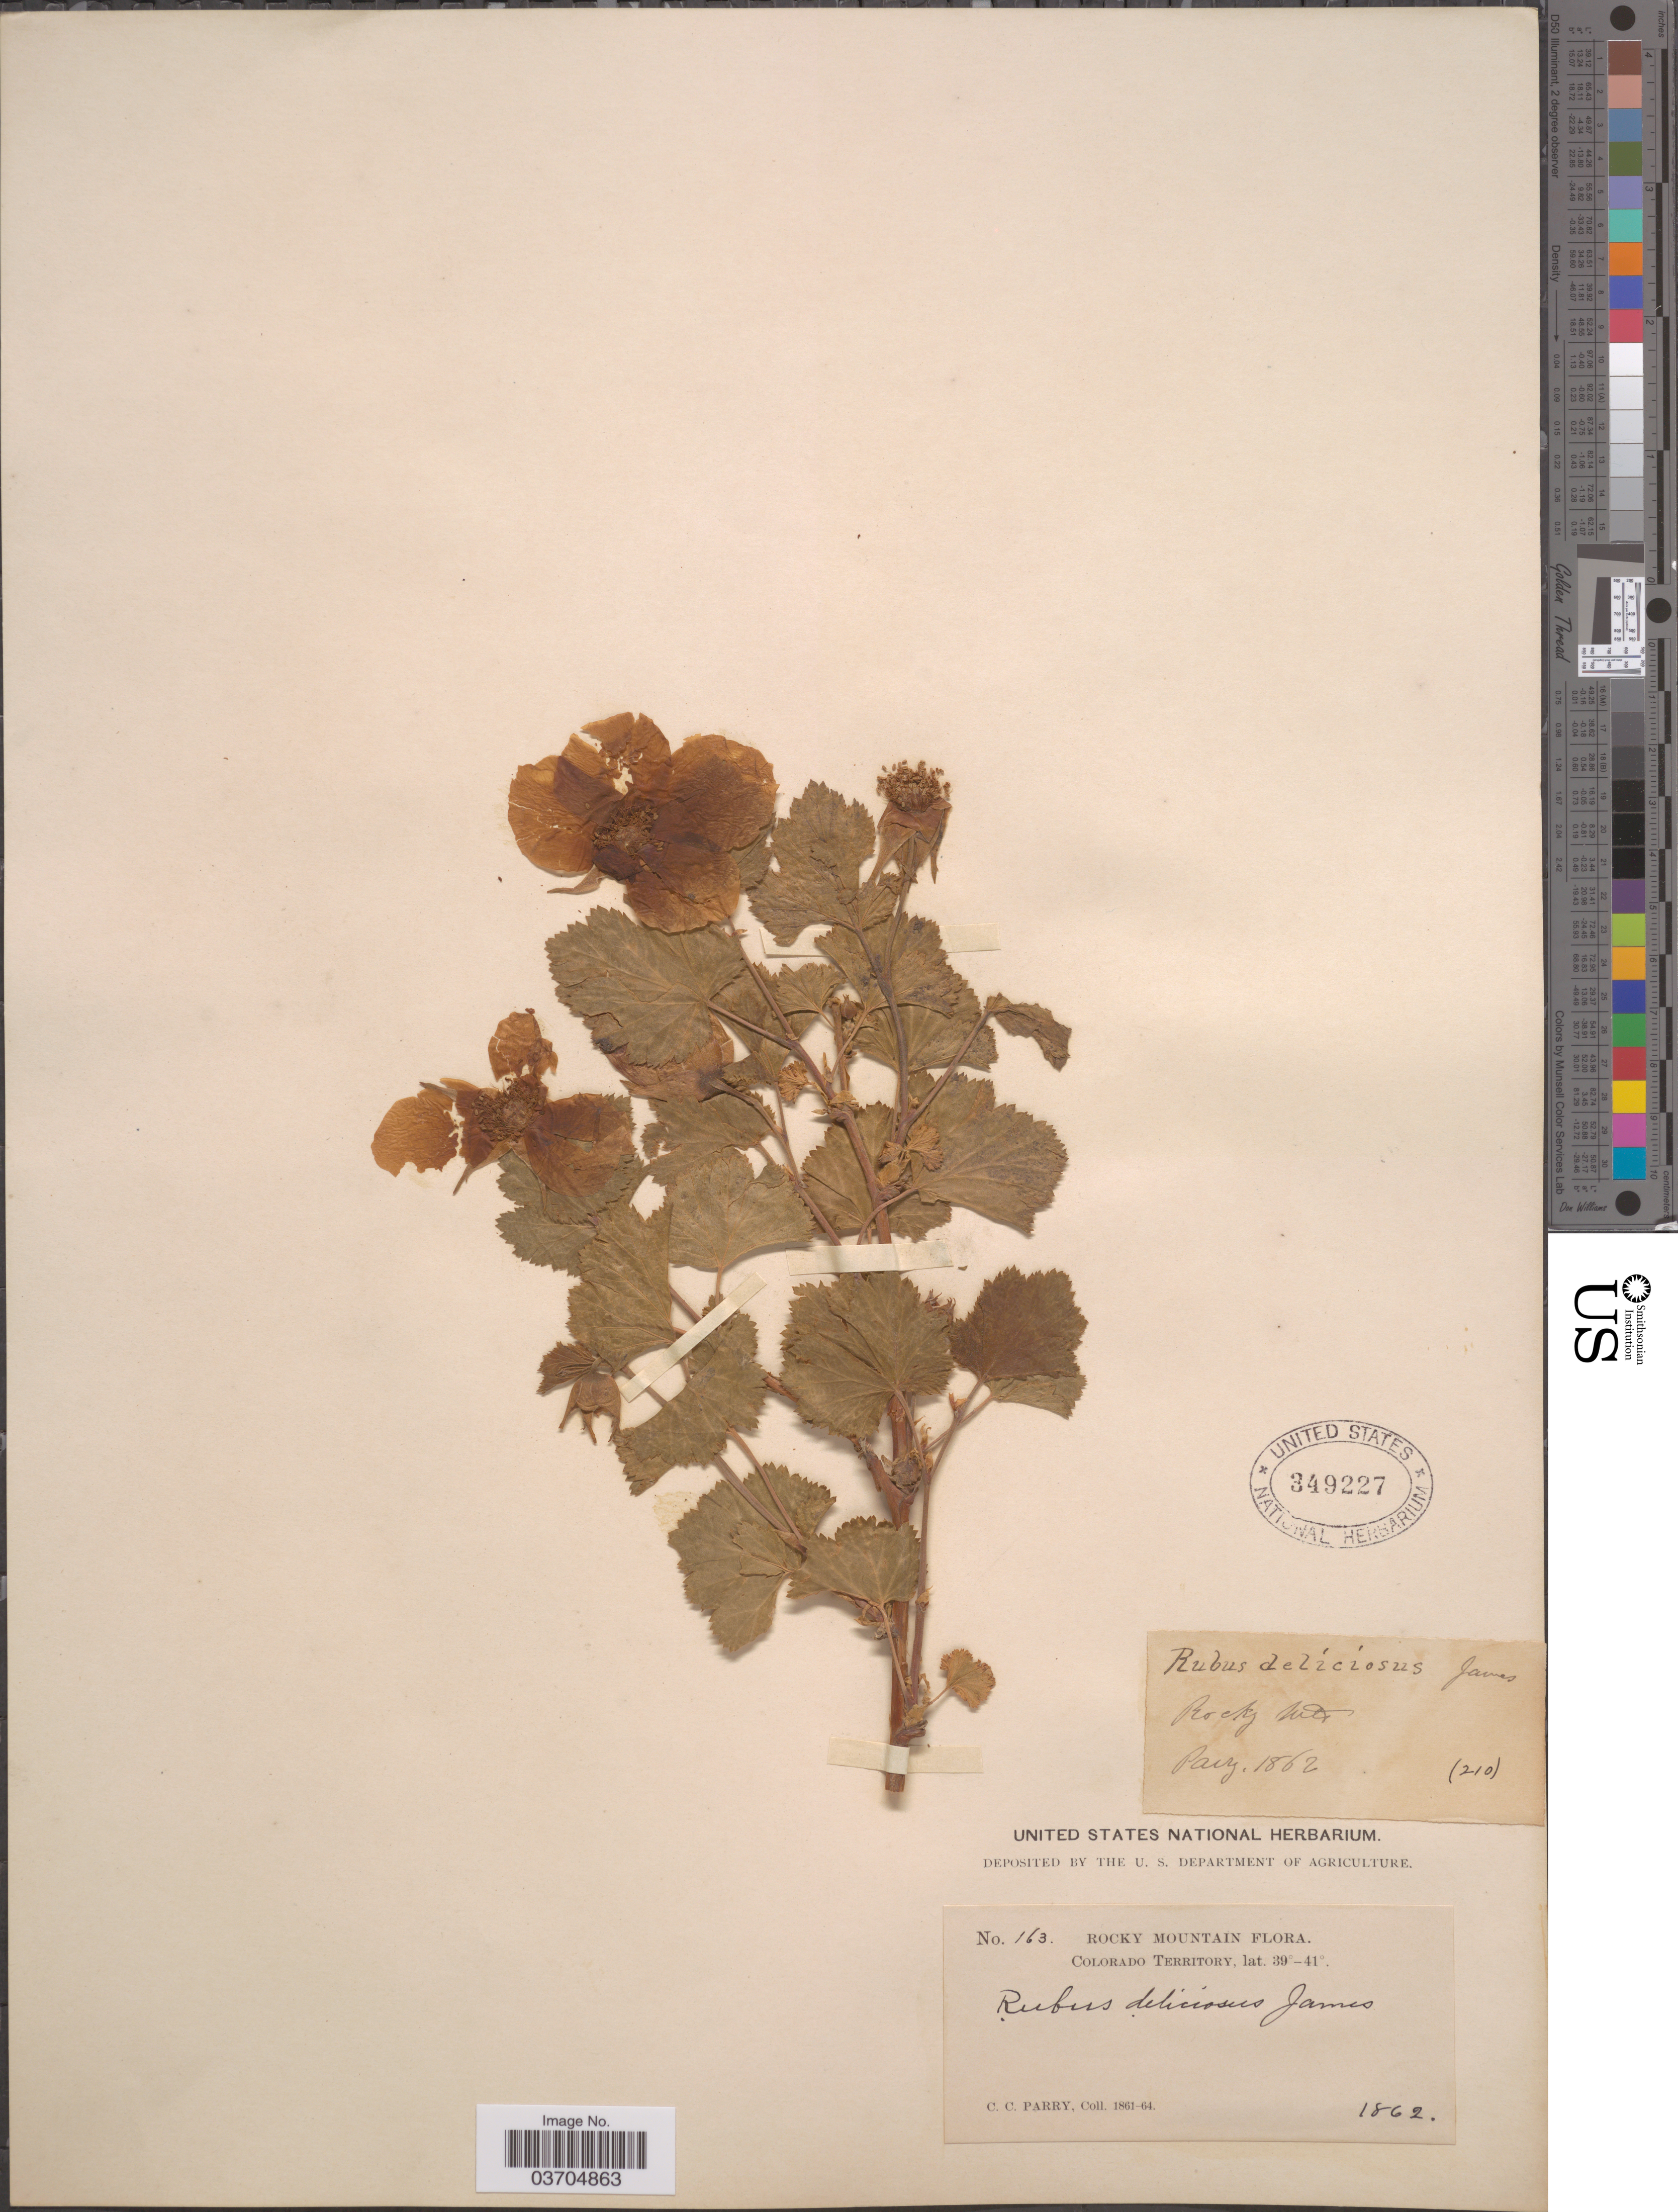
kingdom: Plantae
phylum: Tracheophyta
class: Magnoliopsida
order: Rosales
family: Rosaceae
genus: Rubus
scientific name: Rubus deliciosus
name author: Torr.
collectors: C. C. Parry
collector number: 163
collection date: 1862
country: United States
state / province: Colorado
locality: Colorado Territory. Rocky Mountain.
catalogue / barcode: US 349227